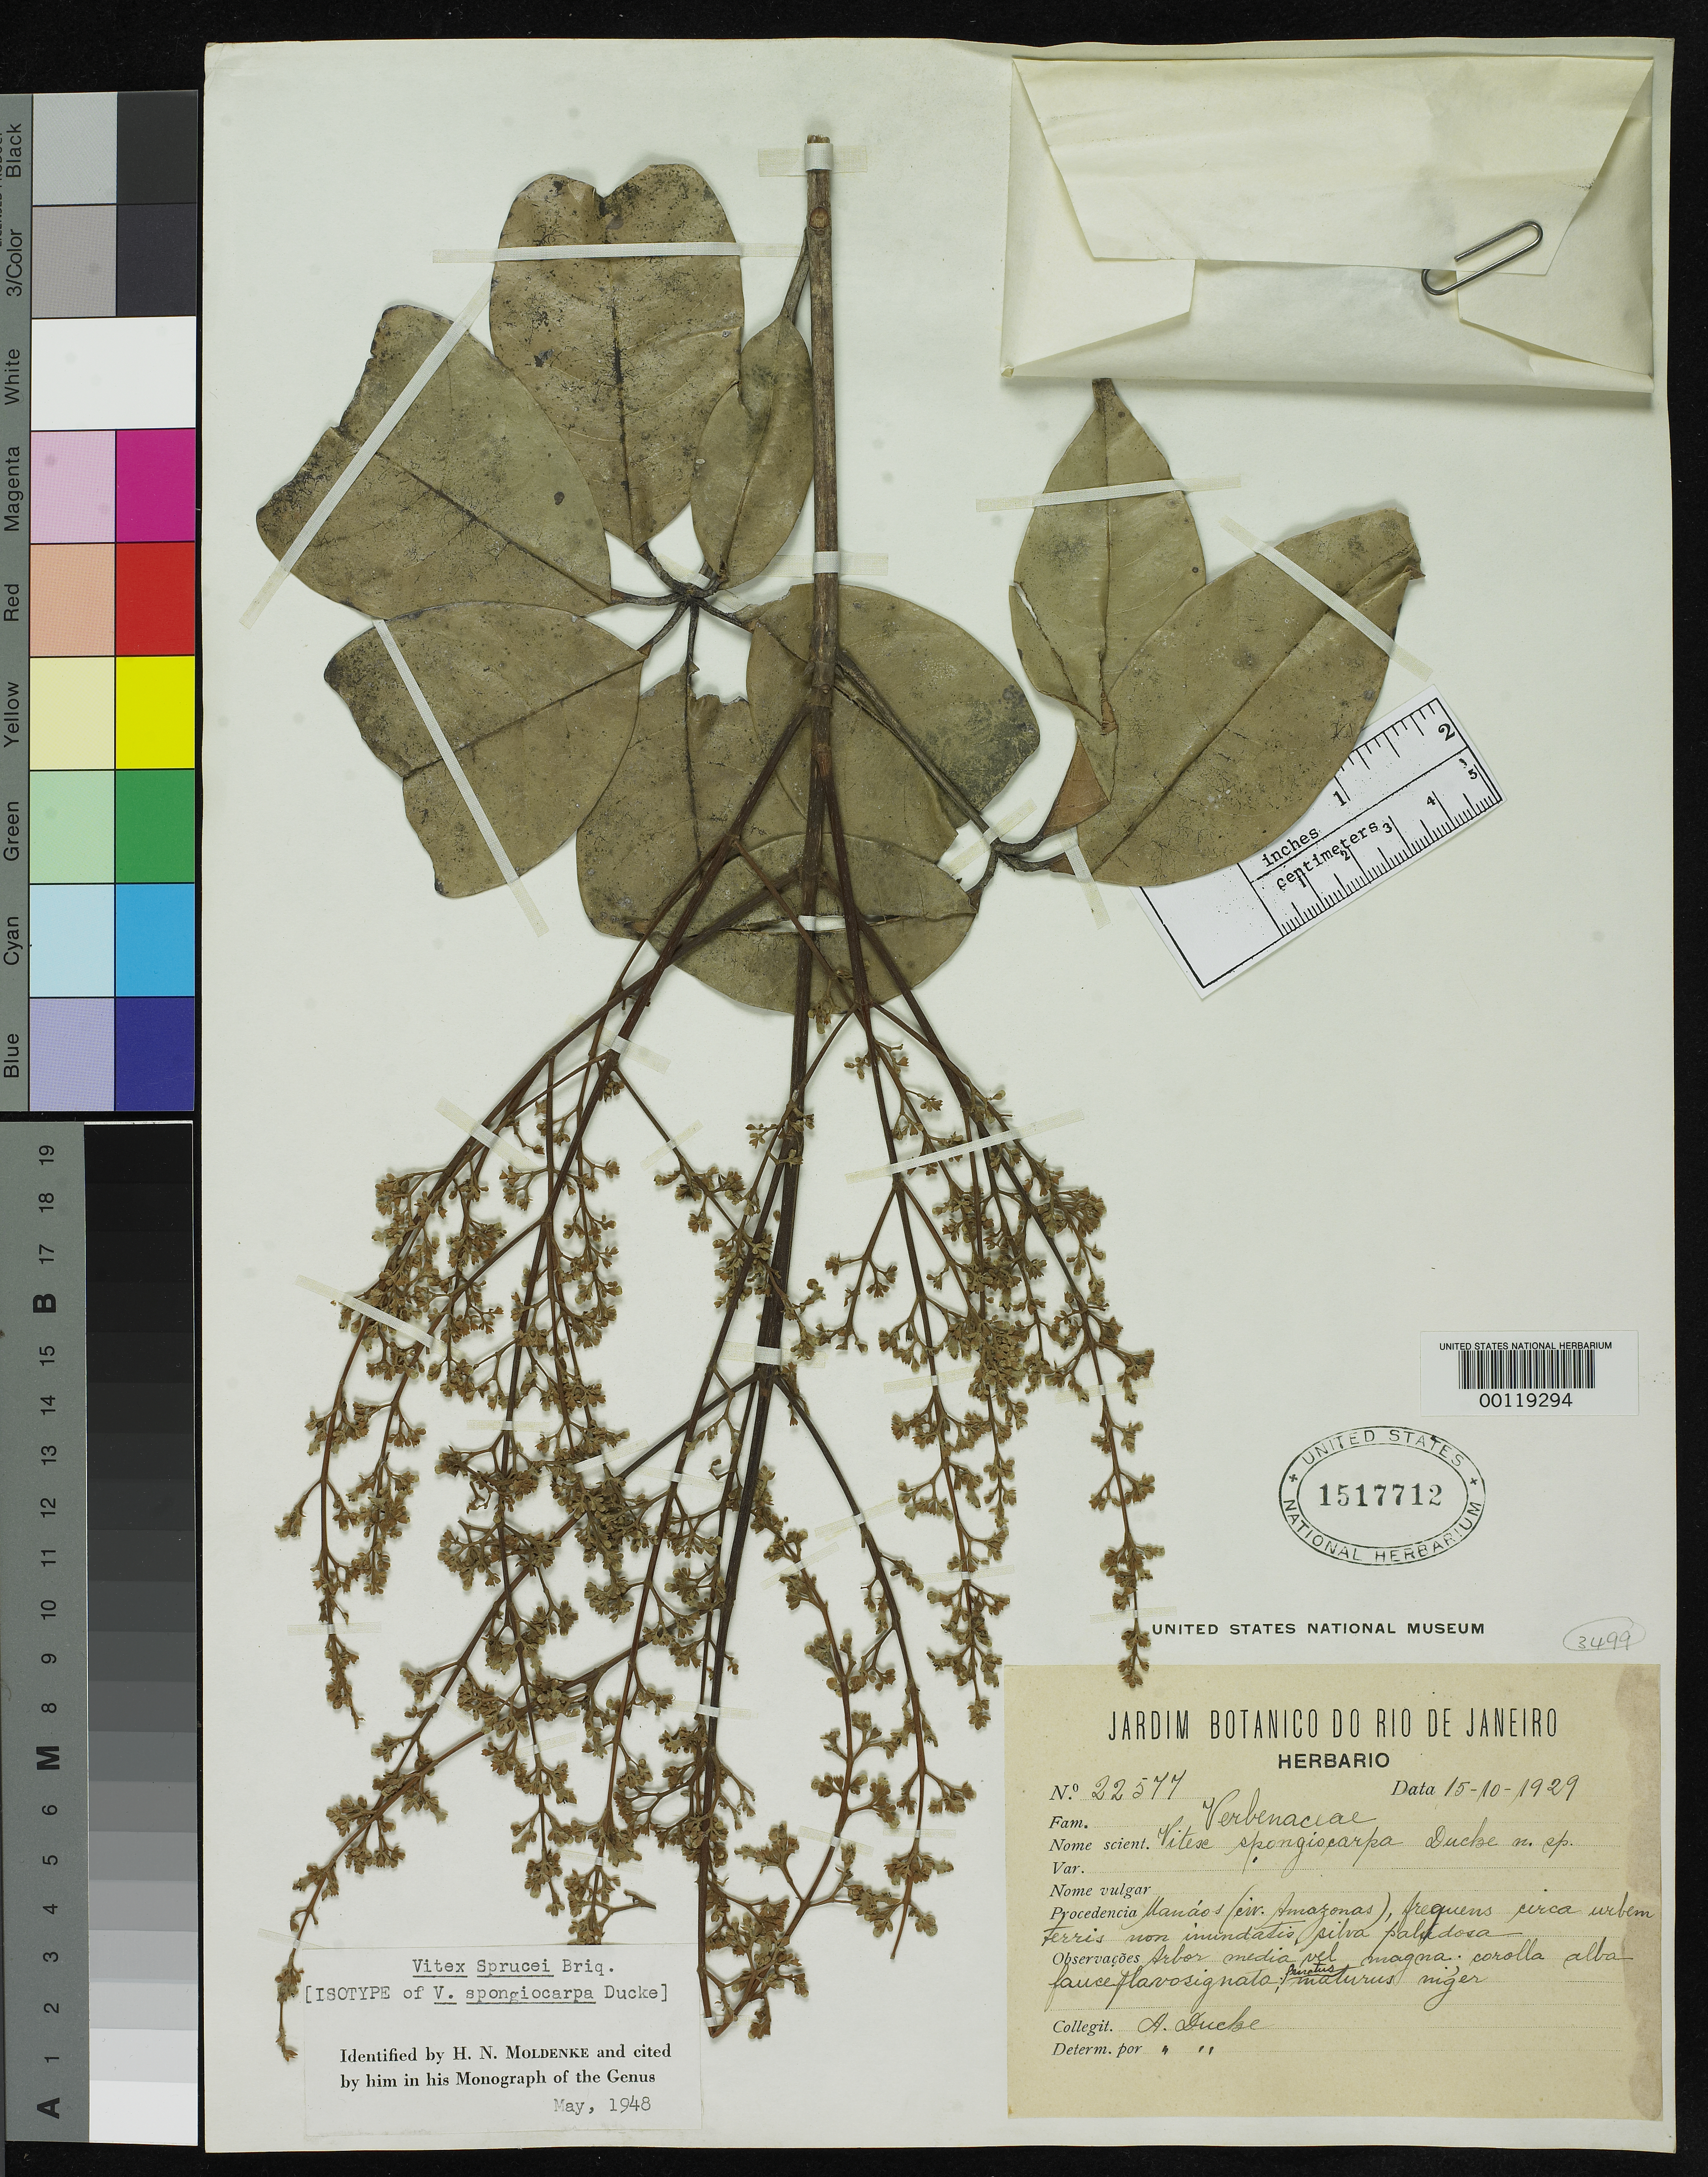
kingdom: Plantae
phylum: Tracheophyta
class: Magnoliopsida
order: Lamiales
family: Lamiaceae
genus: Vitex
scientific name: Vitex spongiocarpa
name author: Ducke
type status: Isotype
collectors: A. Ducke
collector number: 22577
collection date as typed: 15 Oct 1929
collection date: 1929-10-15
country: Brazil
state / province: Amazonas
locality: Manaus.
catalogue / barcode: US 1517712